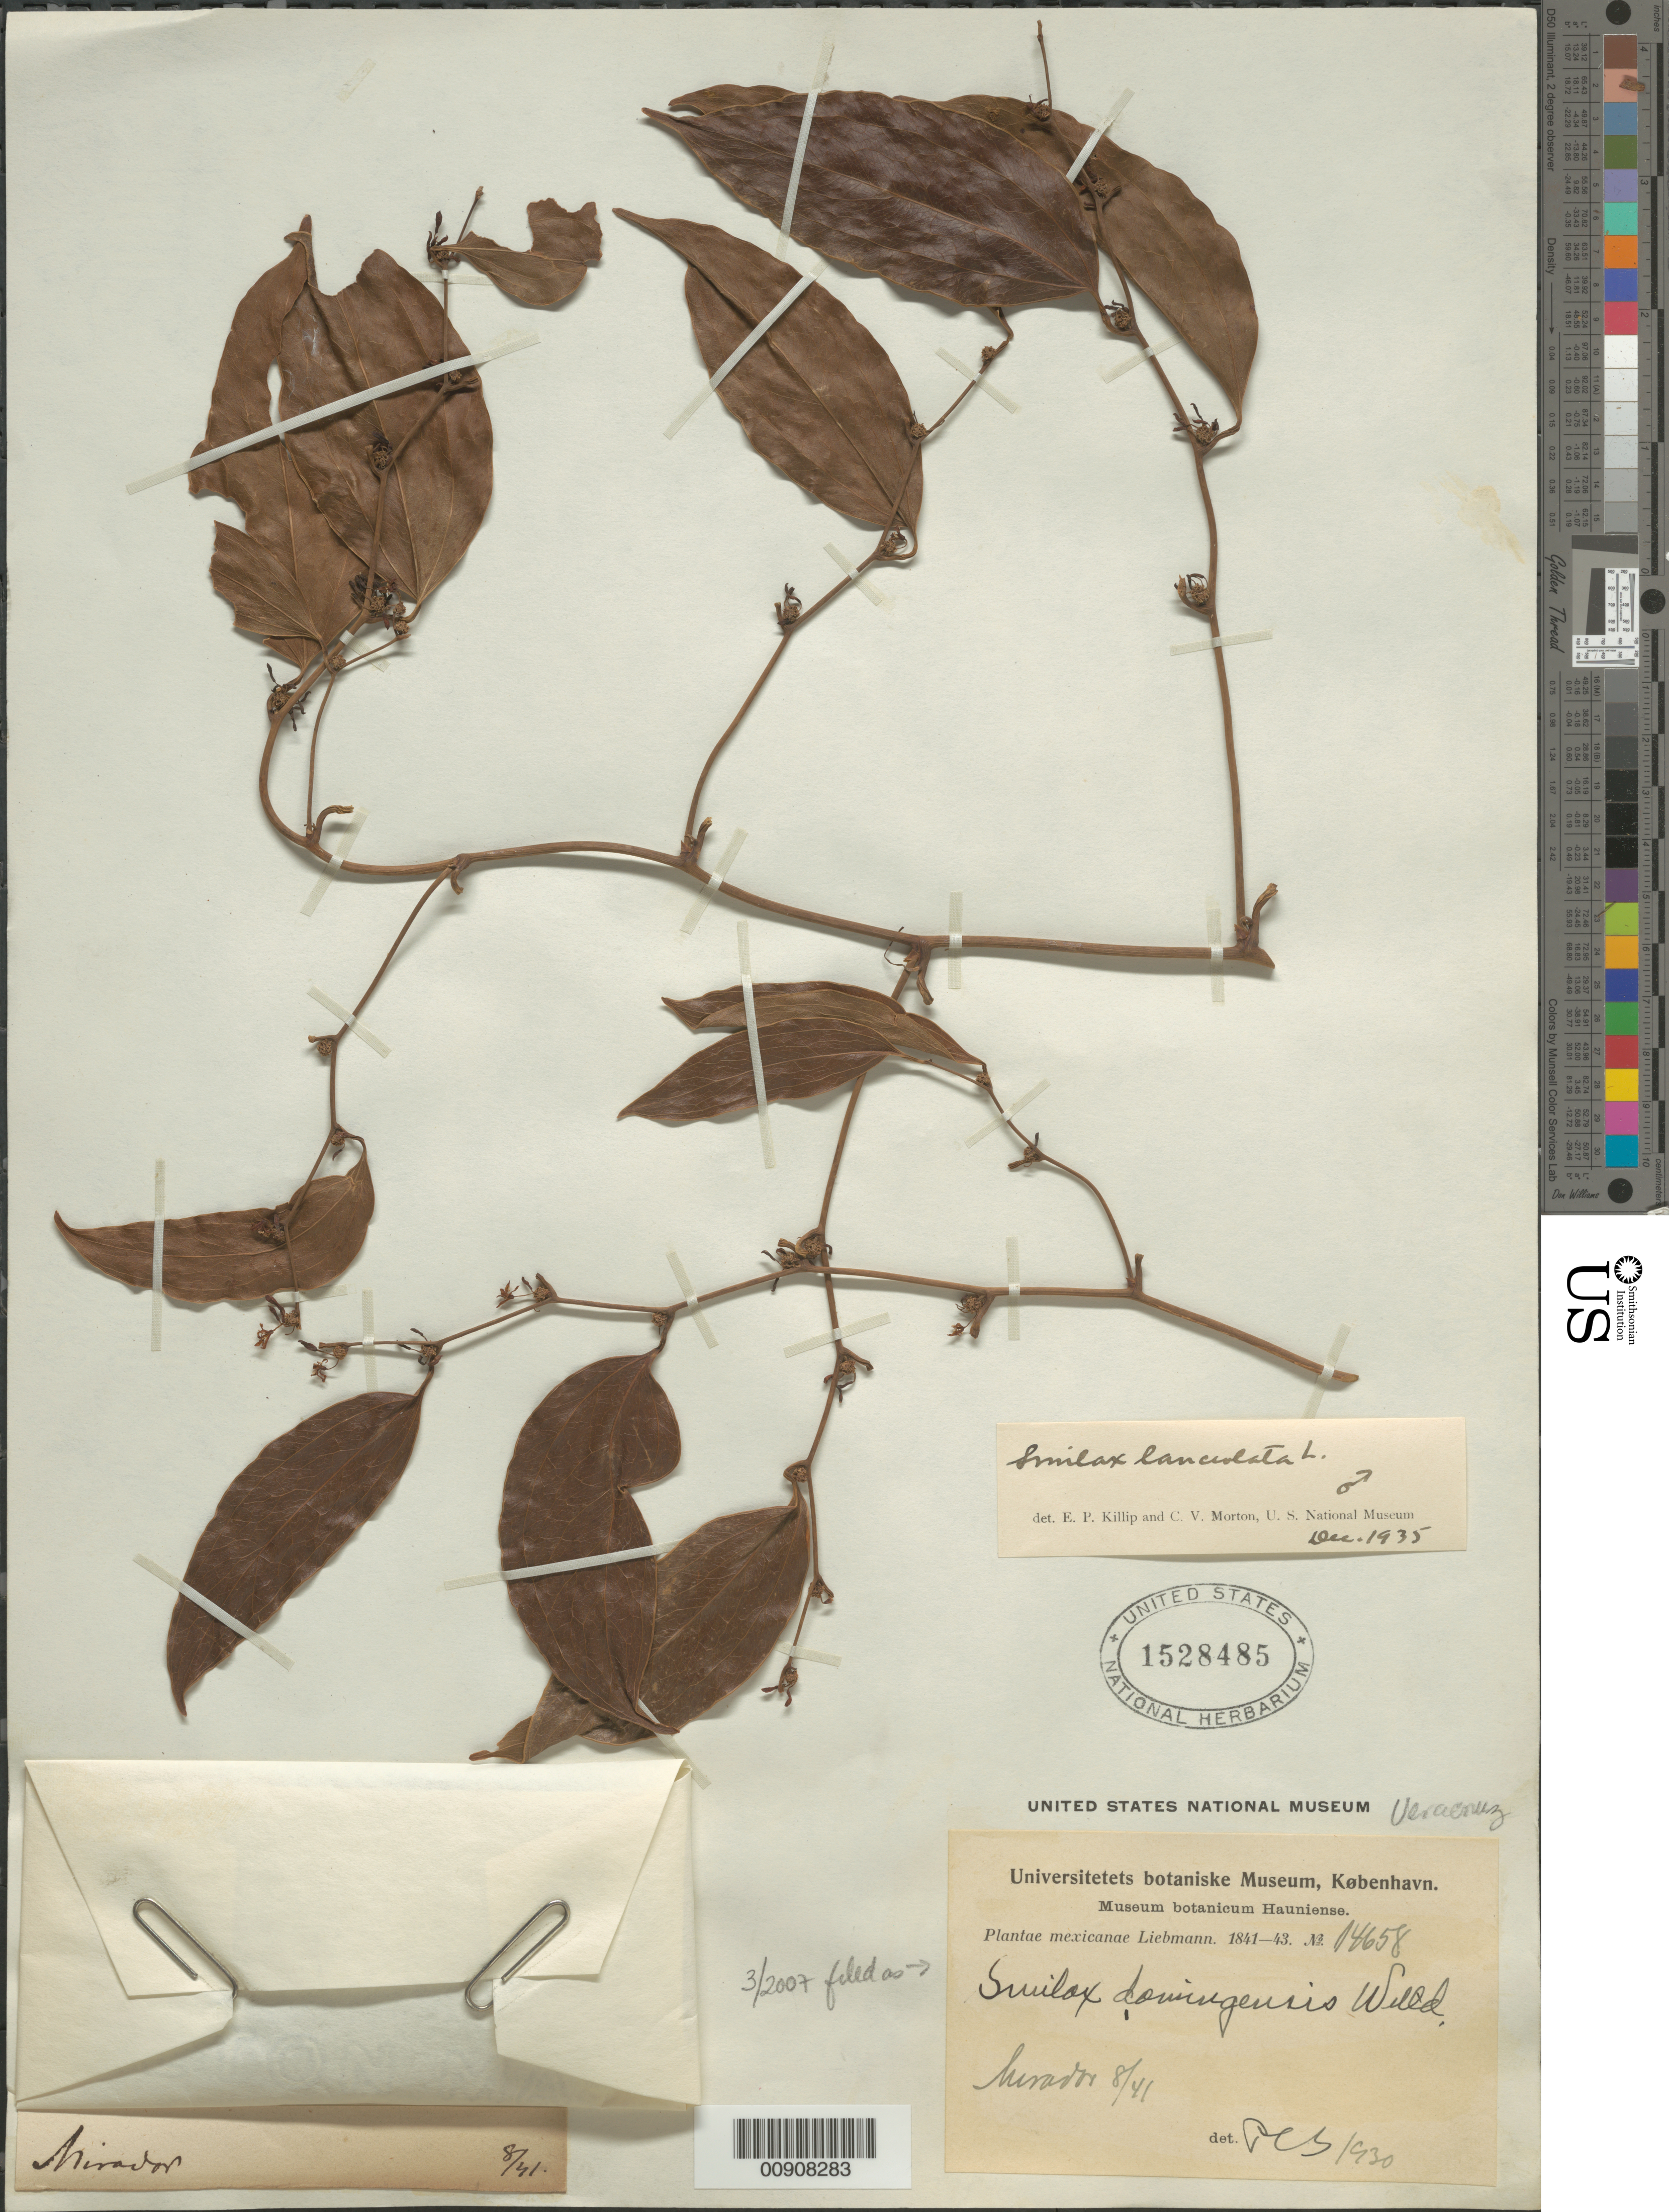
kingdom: Plantae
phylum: Tracheophyta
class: Liliopsida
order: Liliales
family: Smilacaceae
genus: Smilax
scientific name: Smilax domingensis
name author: Willd.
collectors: F. M. Liebmann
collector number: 14658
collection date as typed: Aug 1841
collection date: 1841-08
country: Mexico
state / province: Veracruz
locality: Mirador.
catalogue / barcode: US 1528485